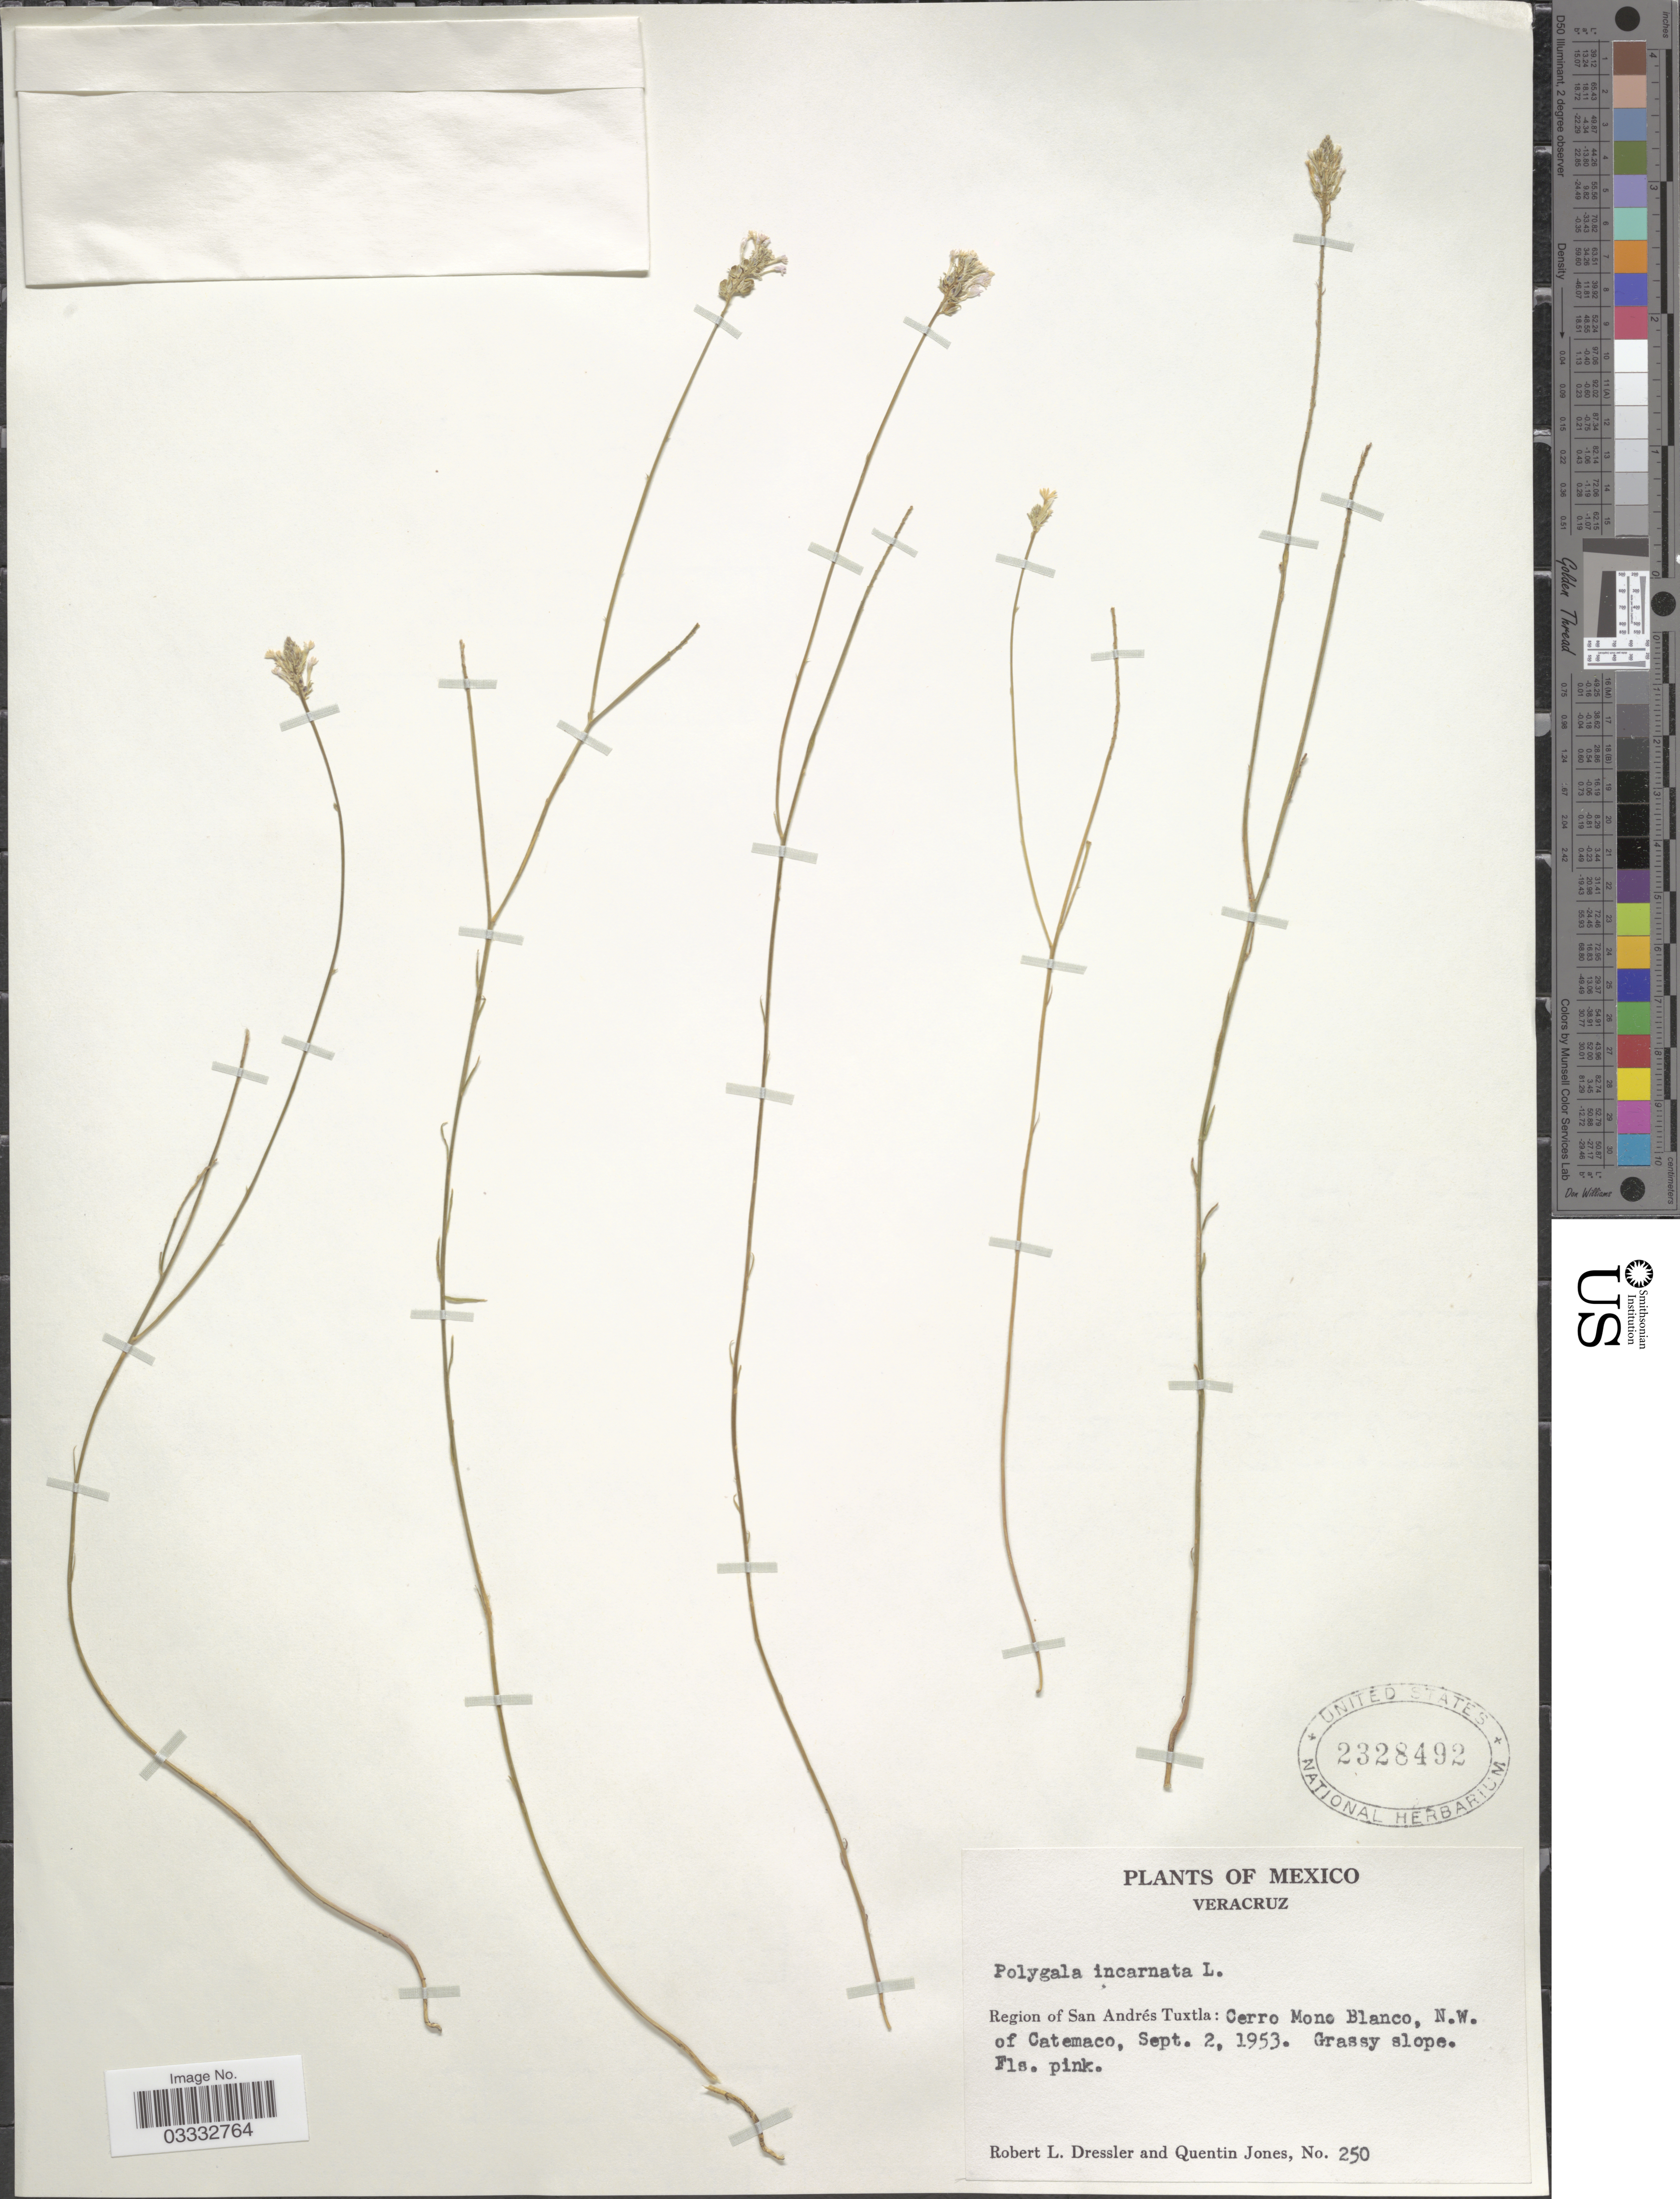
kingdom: Plantae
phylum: Tracheophyta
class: Magnoliopsida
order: Fabales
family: Polygalaceae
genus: Polygala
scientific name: Polygala incarnata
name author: L.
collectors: R. Dressler & Q. Jones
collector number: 250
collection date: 1953-09-02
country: Mexico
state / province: Veracruz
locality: Veracruz. Region of San Andrés Tuxtla: Cerro Mono Blanco, N.W. of Catemaco.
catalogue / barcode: US 2328492